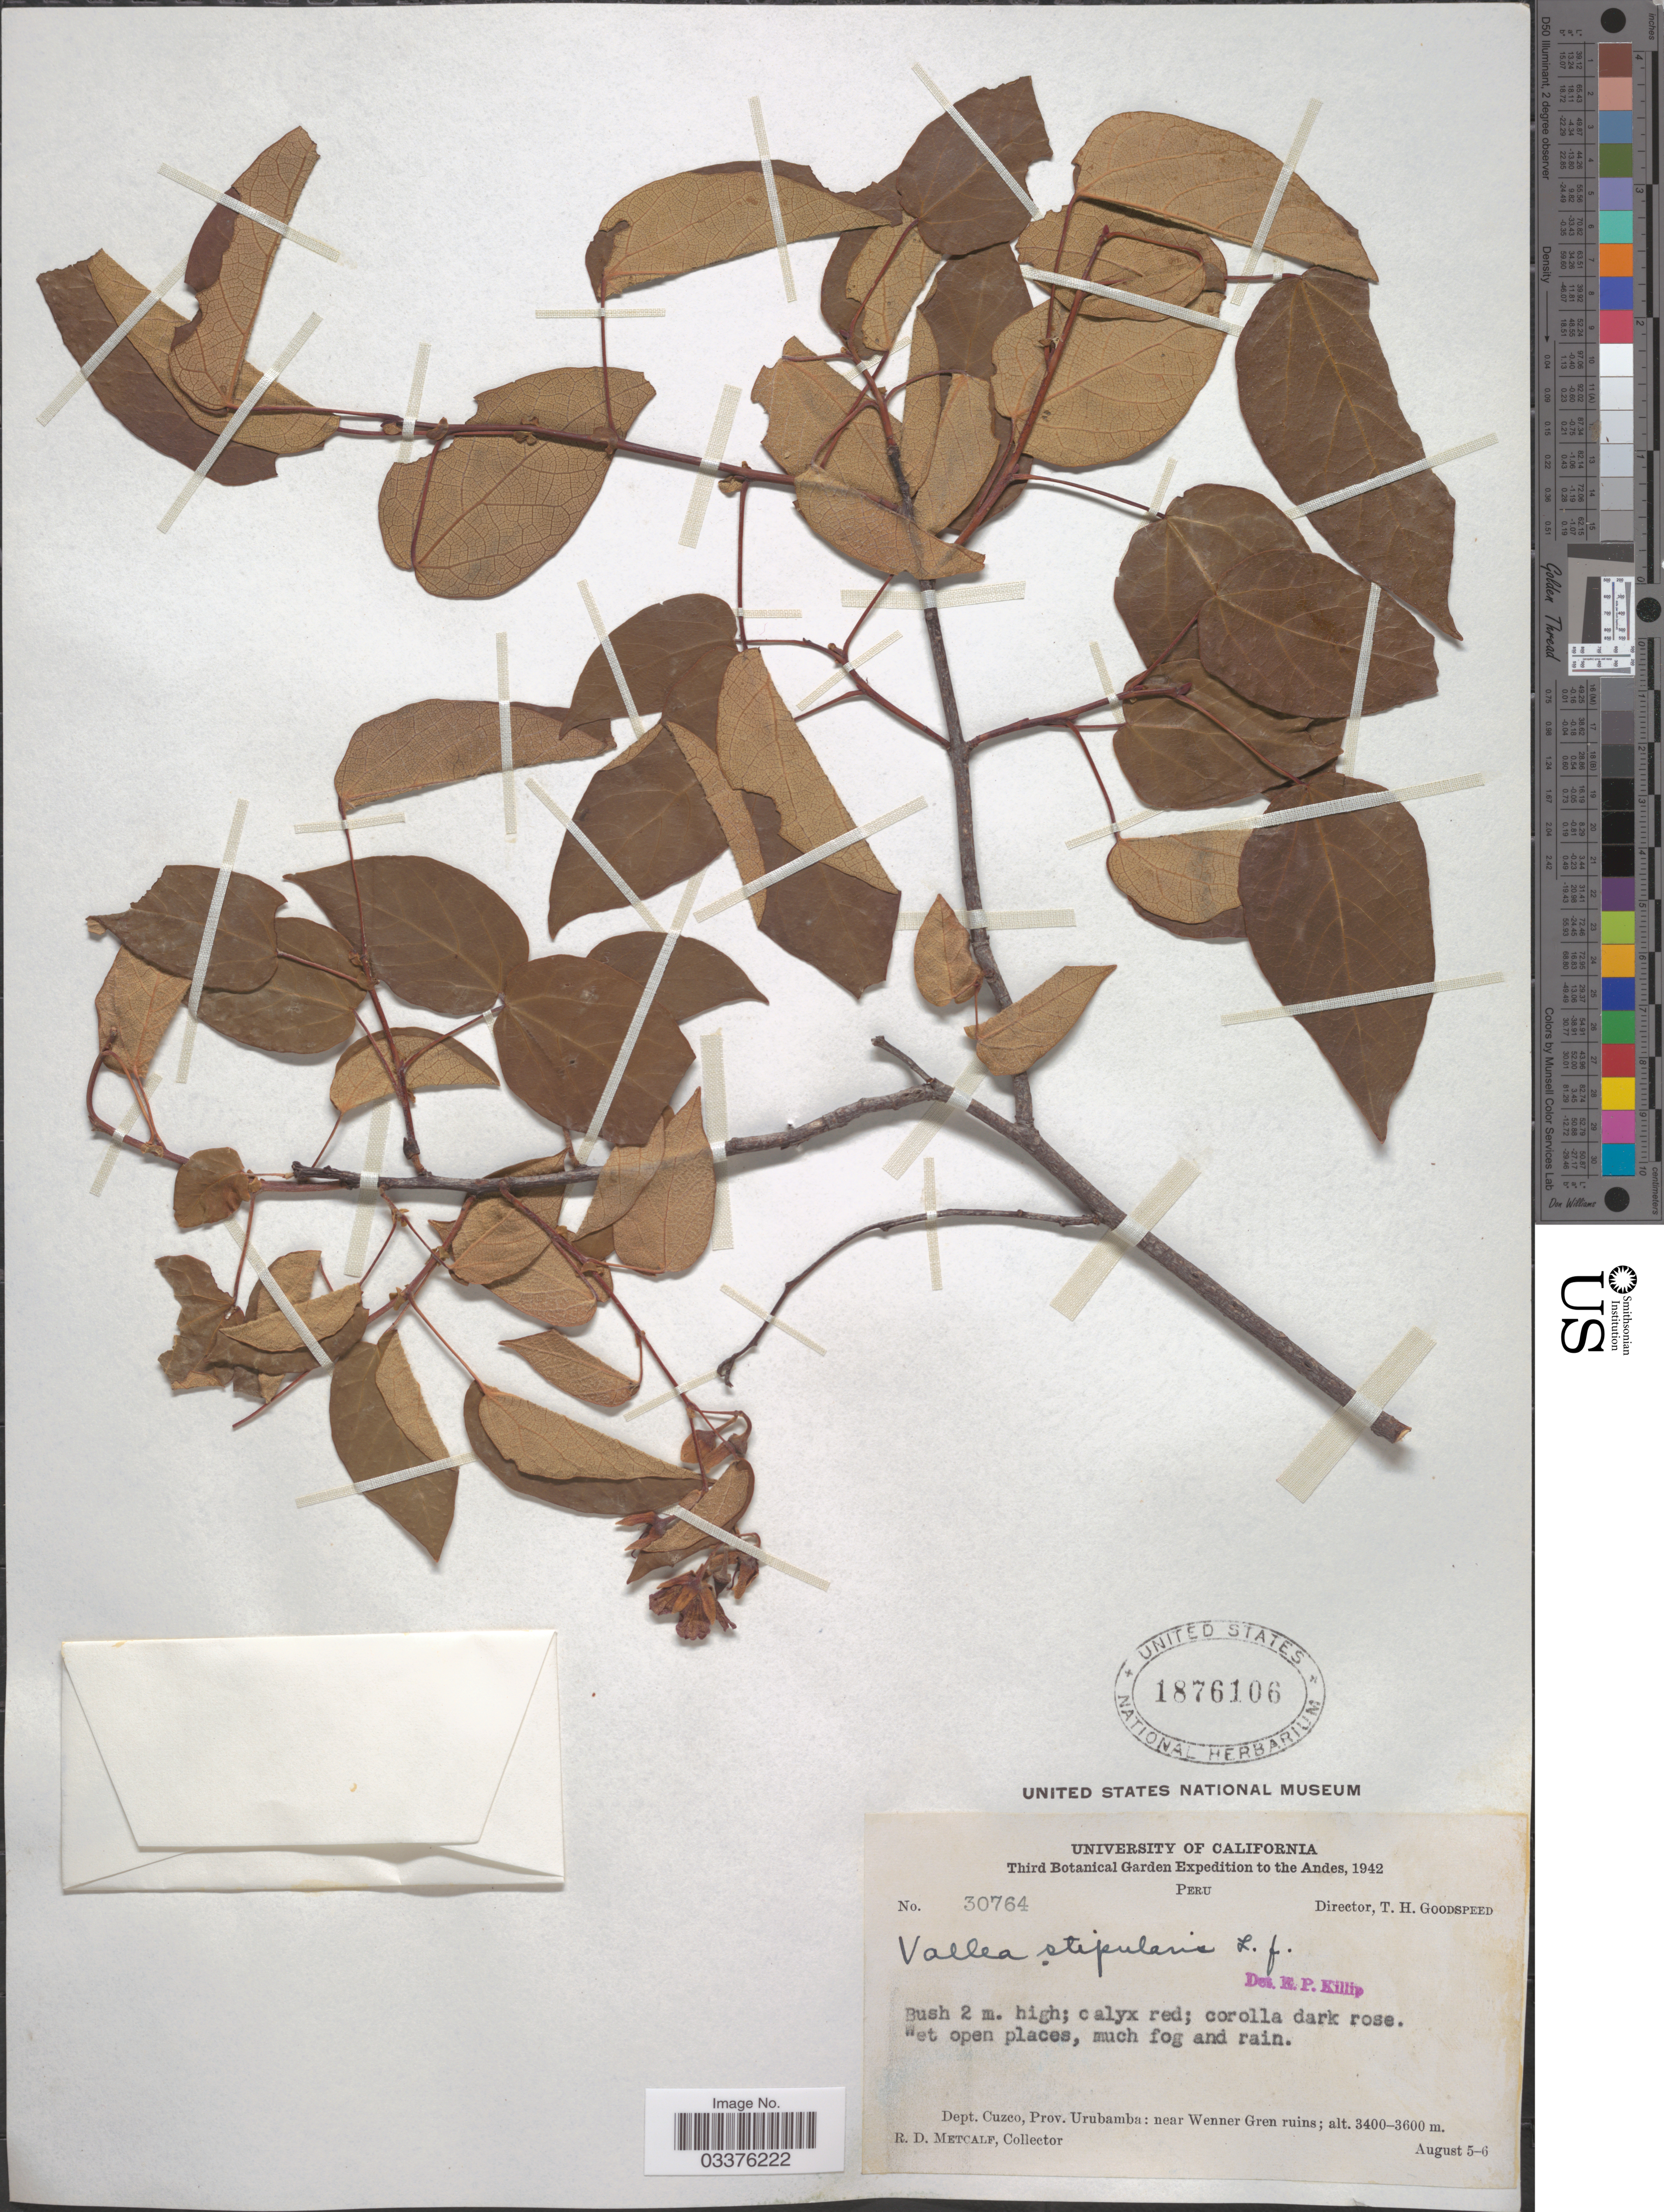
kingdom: Plantae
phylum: Tracheophyta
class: Magnoliopsida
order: Oxalidales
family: Elaeocarpaceae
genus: Vallea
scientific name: Vallea stipularis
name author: L. f.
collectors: R. D. Metcalf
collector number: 30764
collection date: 1942-08-05/1942-08-06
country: Peru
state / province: Cusco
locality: The Andes, Dept. Cuzco, Prov.Urubamba: near Wenner Gren ruins.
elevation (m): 3400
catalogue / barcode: US 1876106